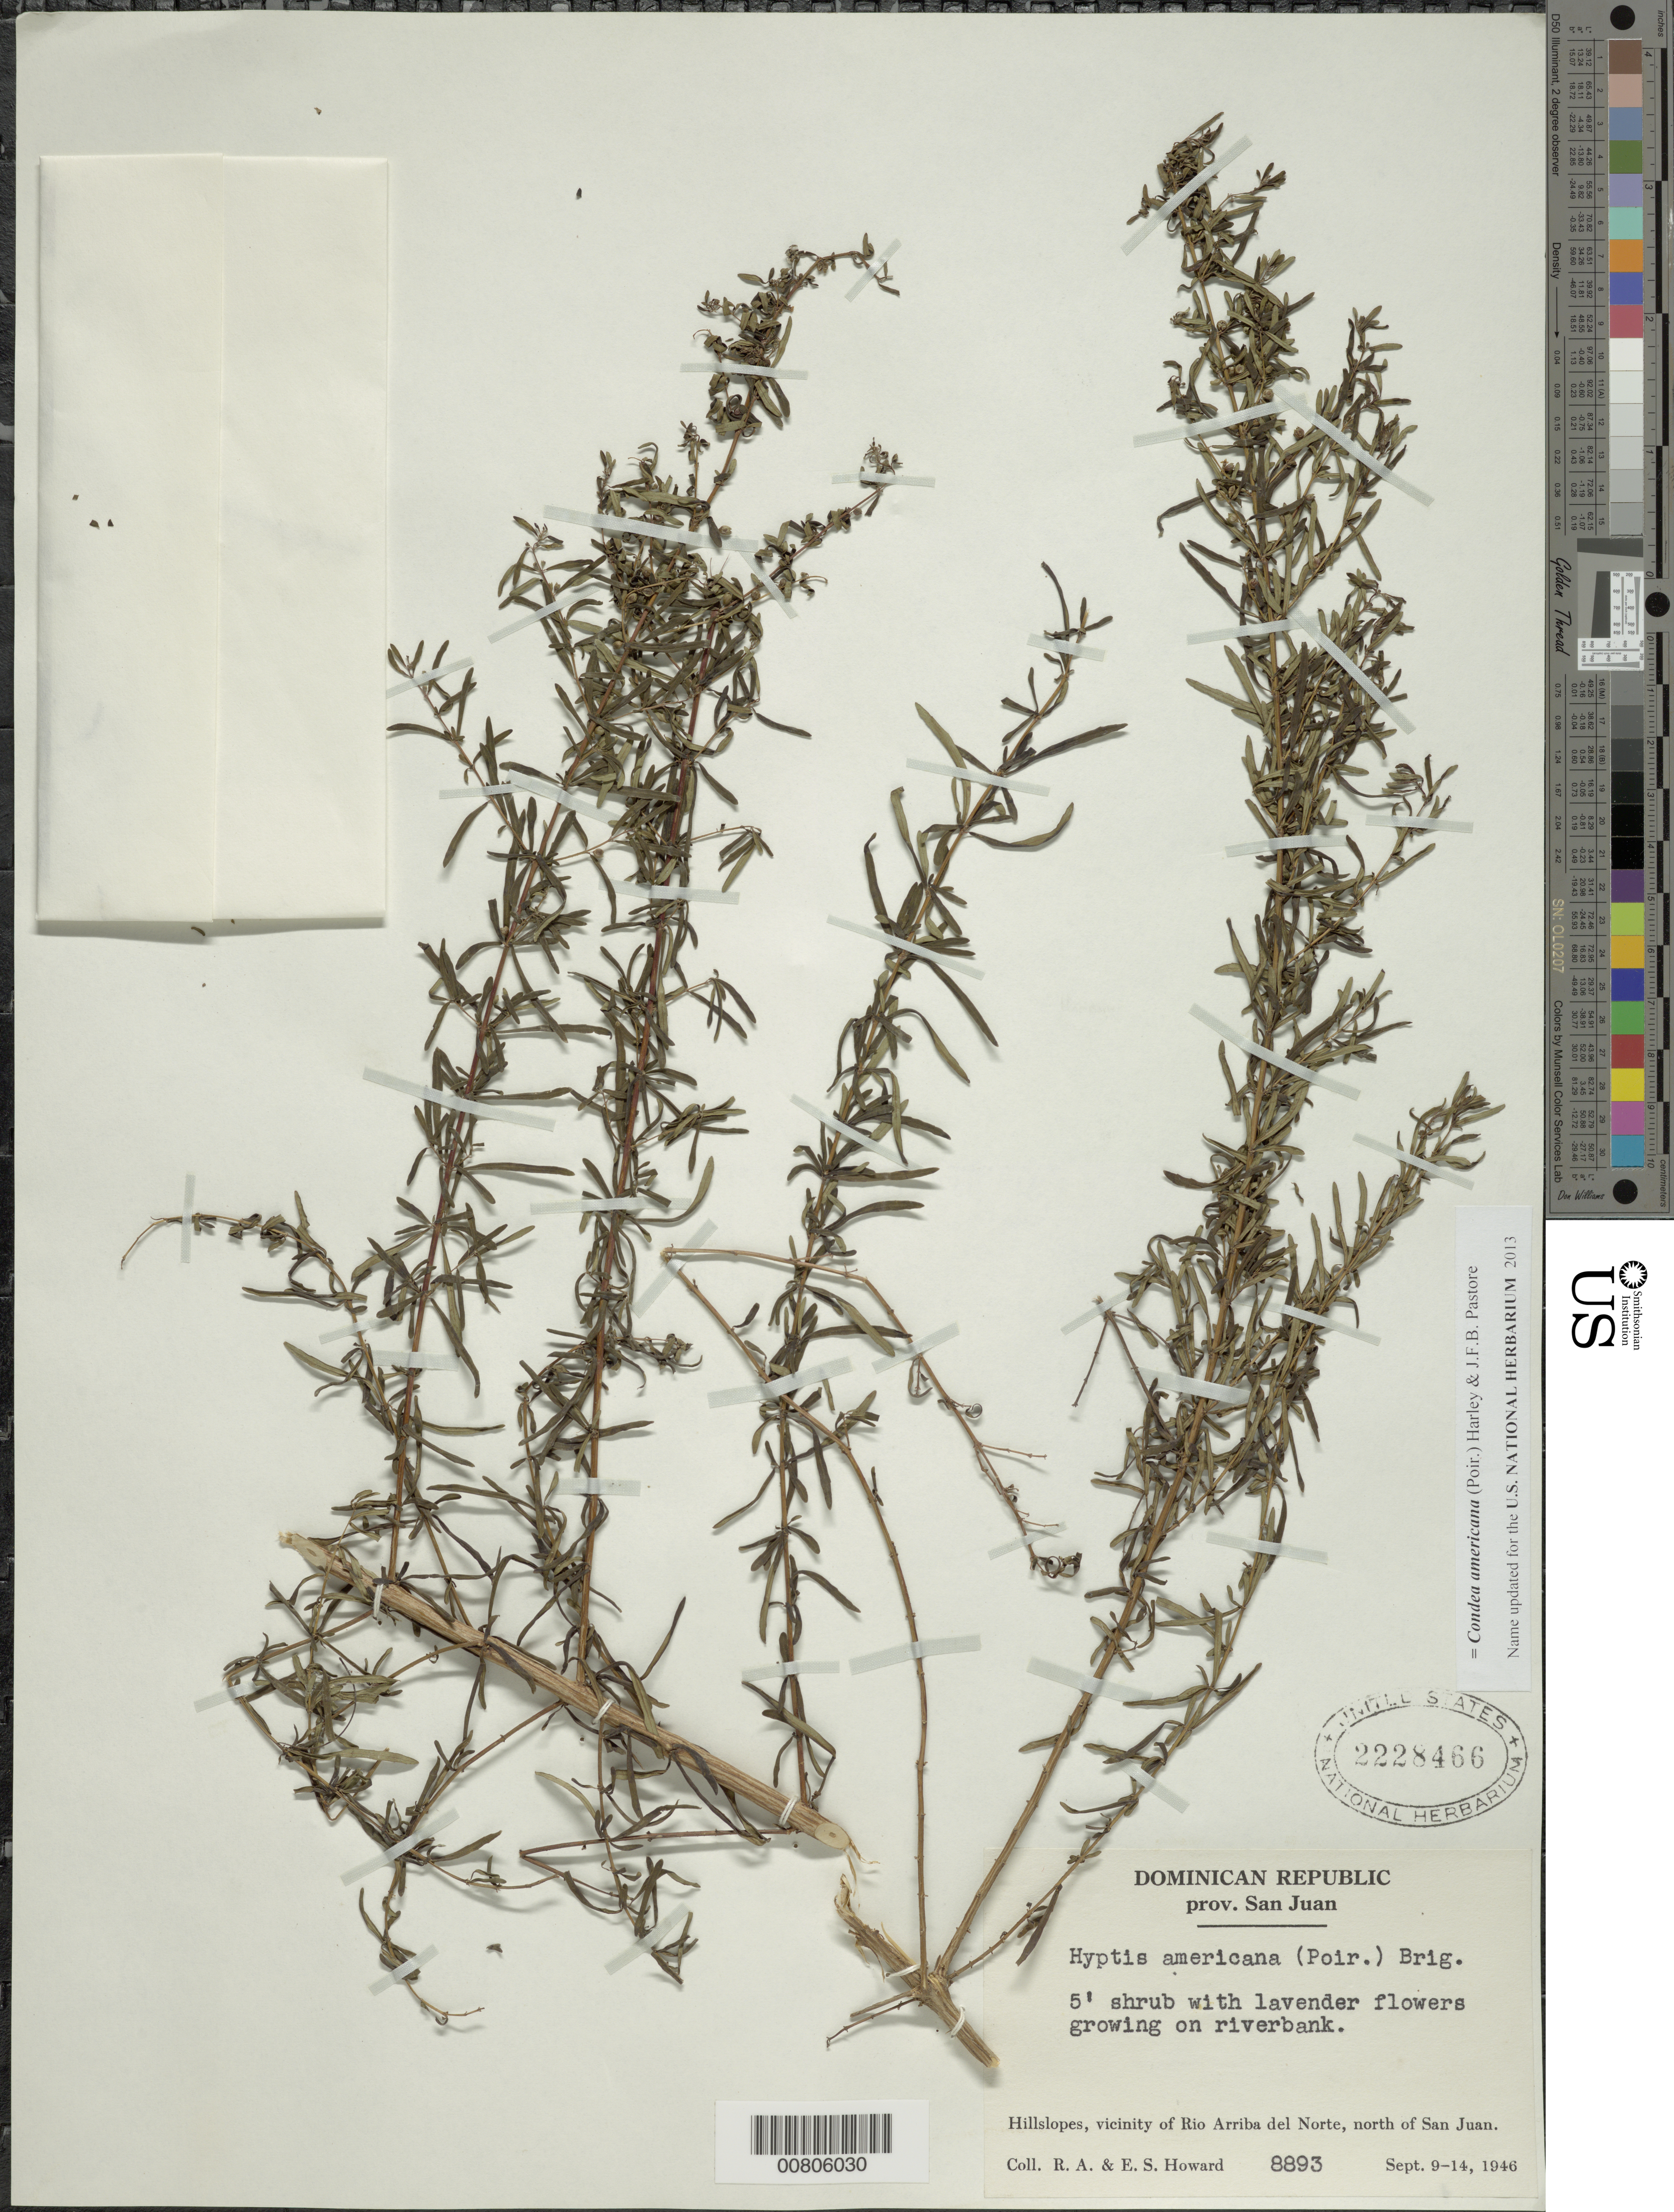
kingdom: Plantae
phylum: Tracheophyta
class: Magnoliopsida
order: Lamiales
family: Lamiaceae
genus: Condea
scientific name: Condea americana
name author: (Poir.) Harley & J.F.B. Pastore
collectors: R. A. Howard & E. S. Howard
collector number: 8893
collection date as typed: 09 Sep 1946 to 14 Sep 1946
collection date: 1946-09-09/1946-09-14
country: Dominican Republic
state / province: San Juan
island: Hispaniola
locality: Vicinity of Rio Arriba del Norte, hillslopes N of San Juan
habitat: On riverbank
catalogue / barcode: US 2228466